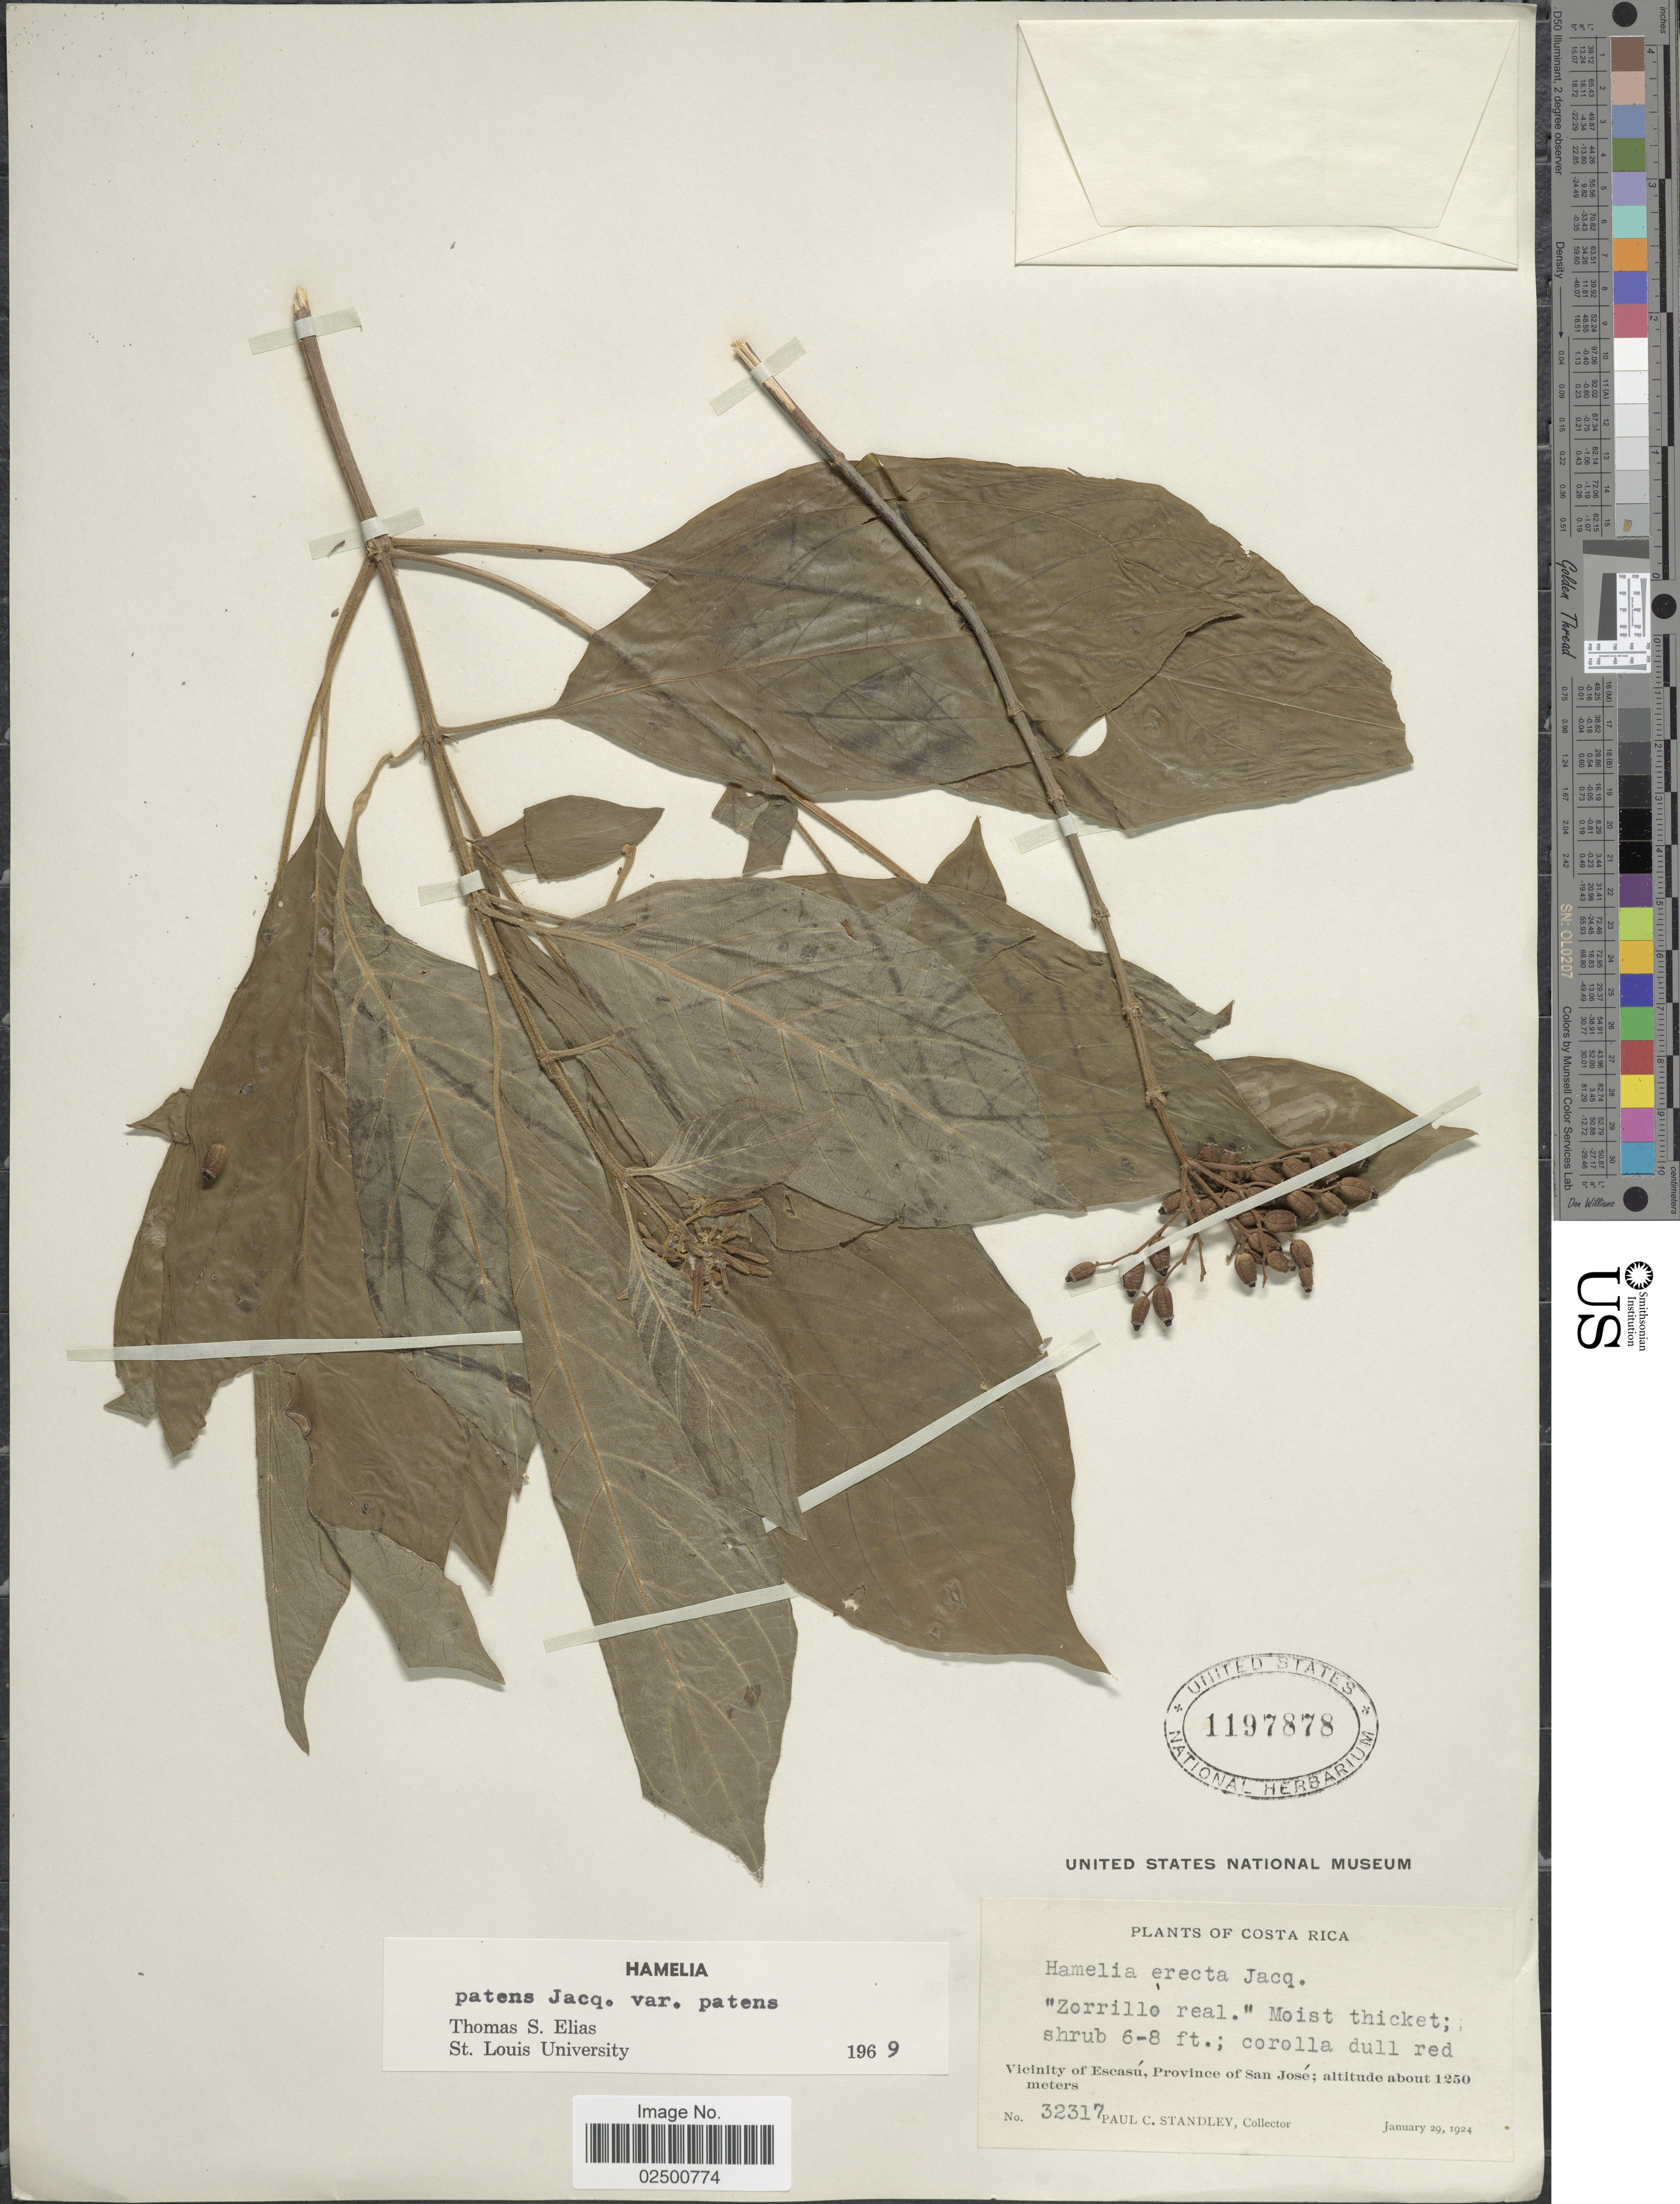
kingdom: Plantae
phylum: Tracheophyta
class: Magnoliopsida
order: Gentianales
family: Rubiaceae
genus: Hamelia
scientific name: Hamelia patens var. patens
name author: Jacq.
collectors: P. C. Standley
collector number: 32317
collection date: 1924-01-29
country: Costa Rica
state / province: San José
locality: Vicinity of Escasu, Province of San Jose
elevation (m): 1250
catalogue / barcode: US 1197878